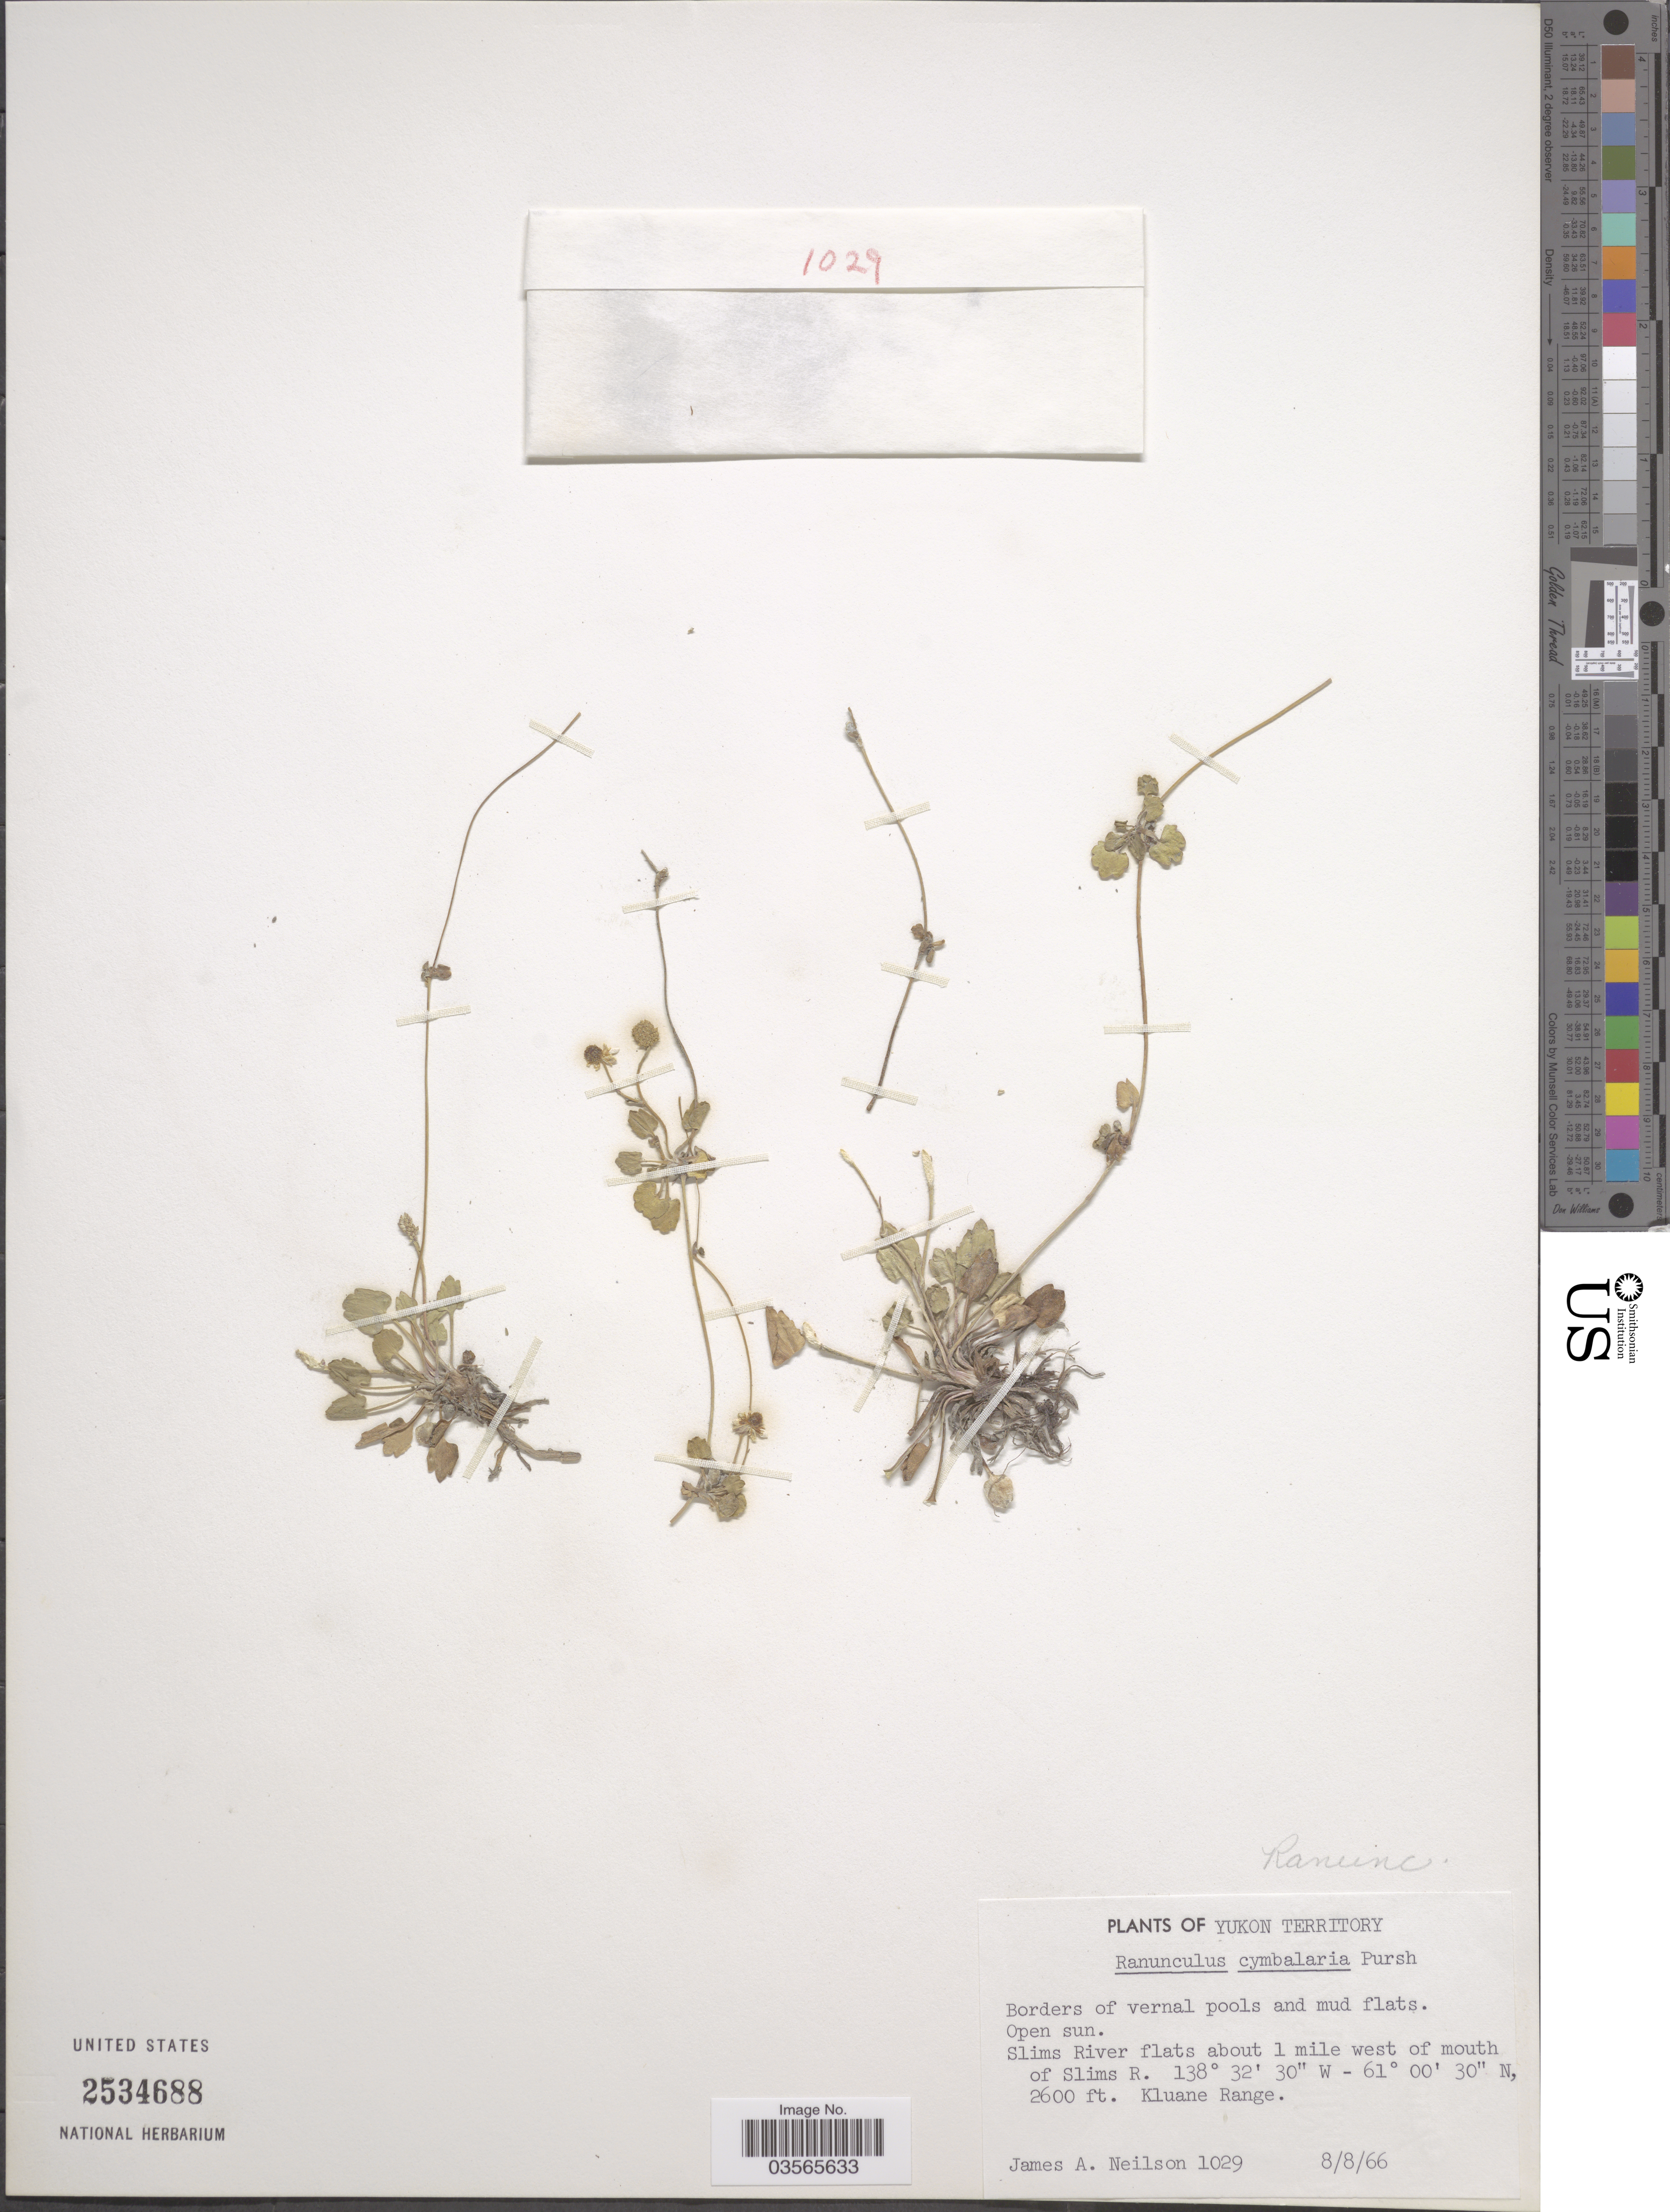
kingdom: Plantae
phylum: Tracheophyta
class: Magnoliopsida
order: Ranunculales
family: Ranunculaceae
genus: Halerpestes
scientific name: Halerpestes cymbalaria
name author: (Pursh) Greene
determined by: Strong, M. T., (US), Smithsonian Institution - National Museum of Natural History (UNITED STATES)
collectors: J. Neilson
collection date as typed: Transcribed d/m/y: 8/8/66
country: Canada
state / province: Yukon Territory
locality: Slims River flats about 1 mile west of mouth of Slims R. Kluane Range.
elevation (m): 792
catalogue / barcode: US 2534688